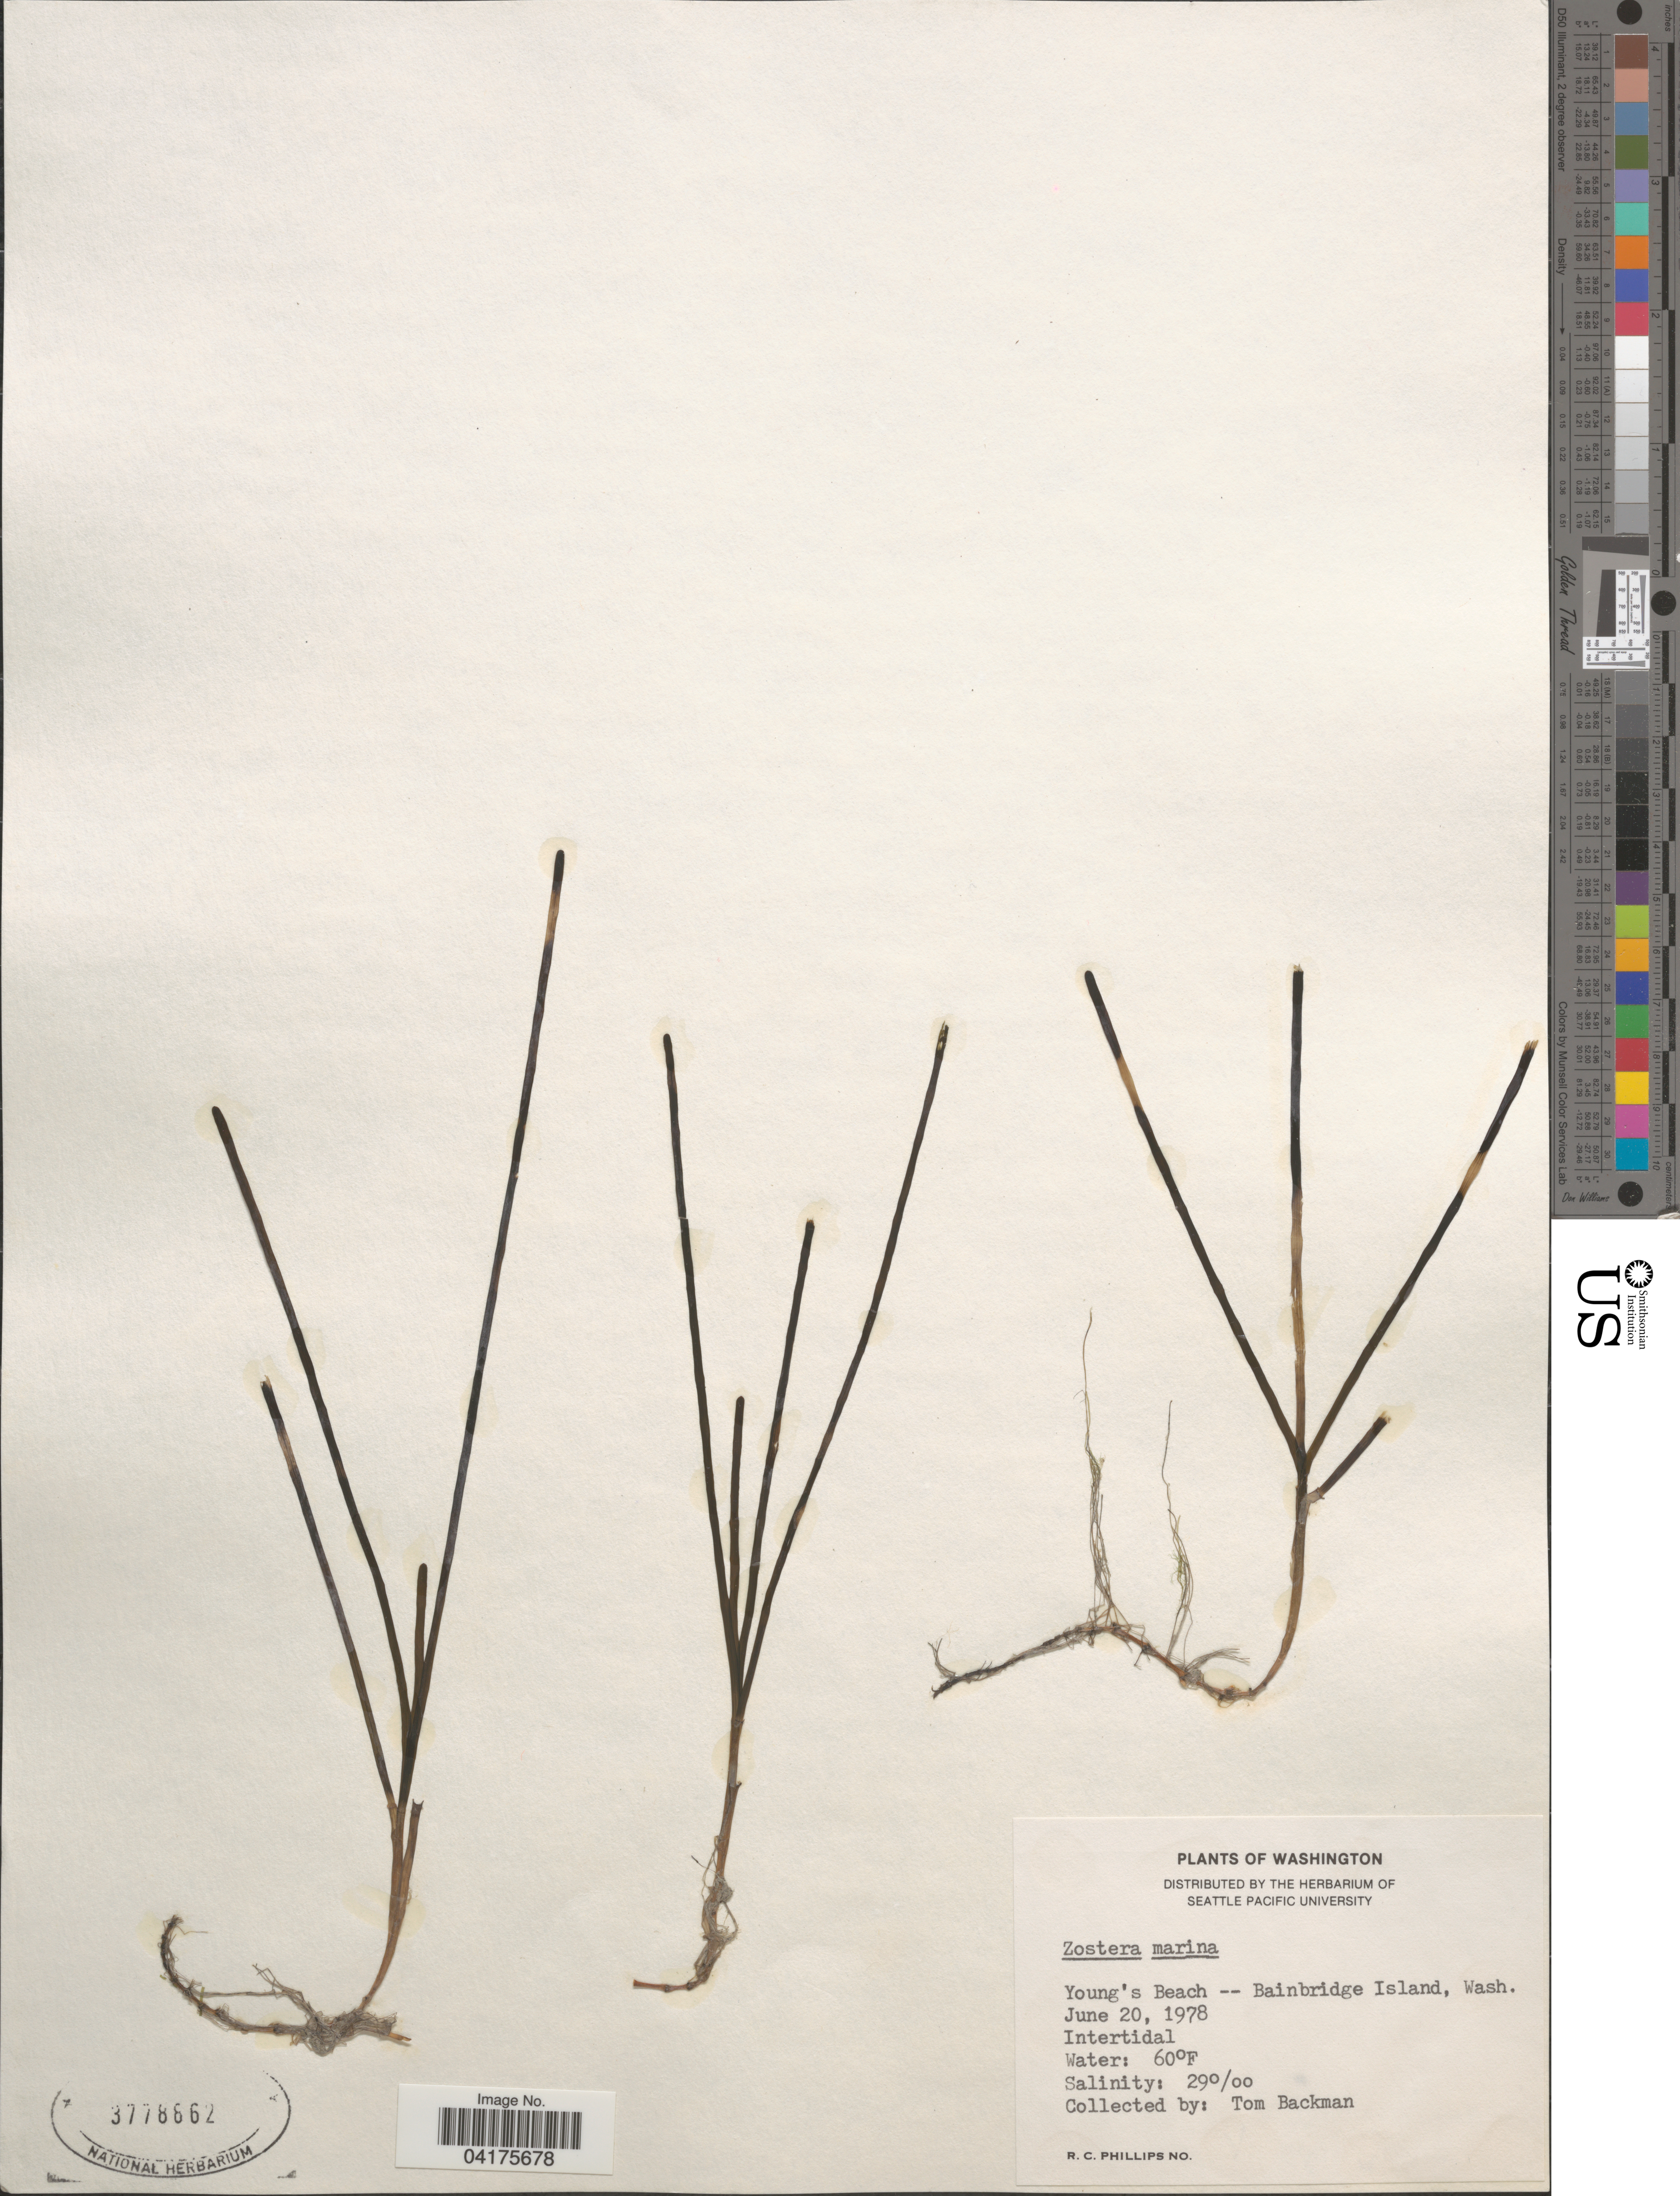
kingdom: Plantae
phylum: Tracheophyta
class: Liliopsida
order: Alismatales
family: Zosteraceae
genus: Zostera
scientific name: Zostera marina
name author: L.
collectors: T. Backman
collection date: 1978-06-20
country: United States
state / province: Washington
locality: Young's Beach -- Bainbridge Island.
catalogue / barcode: US 3778862